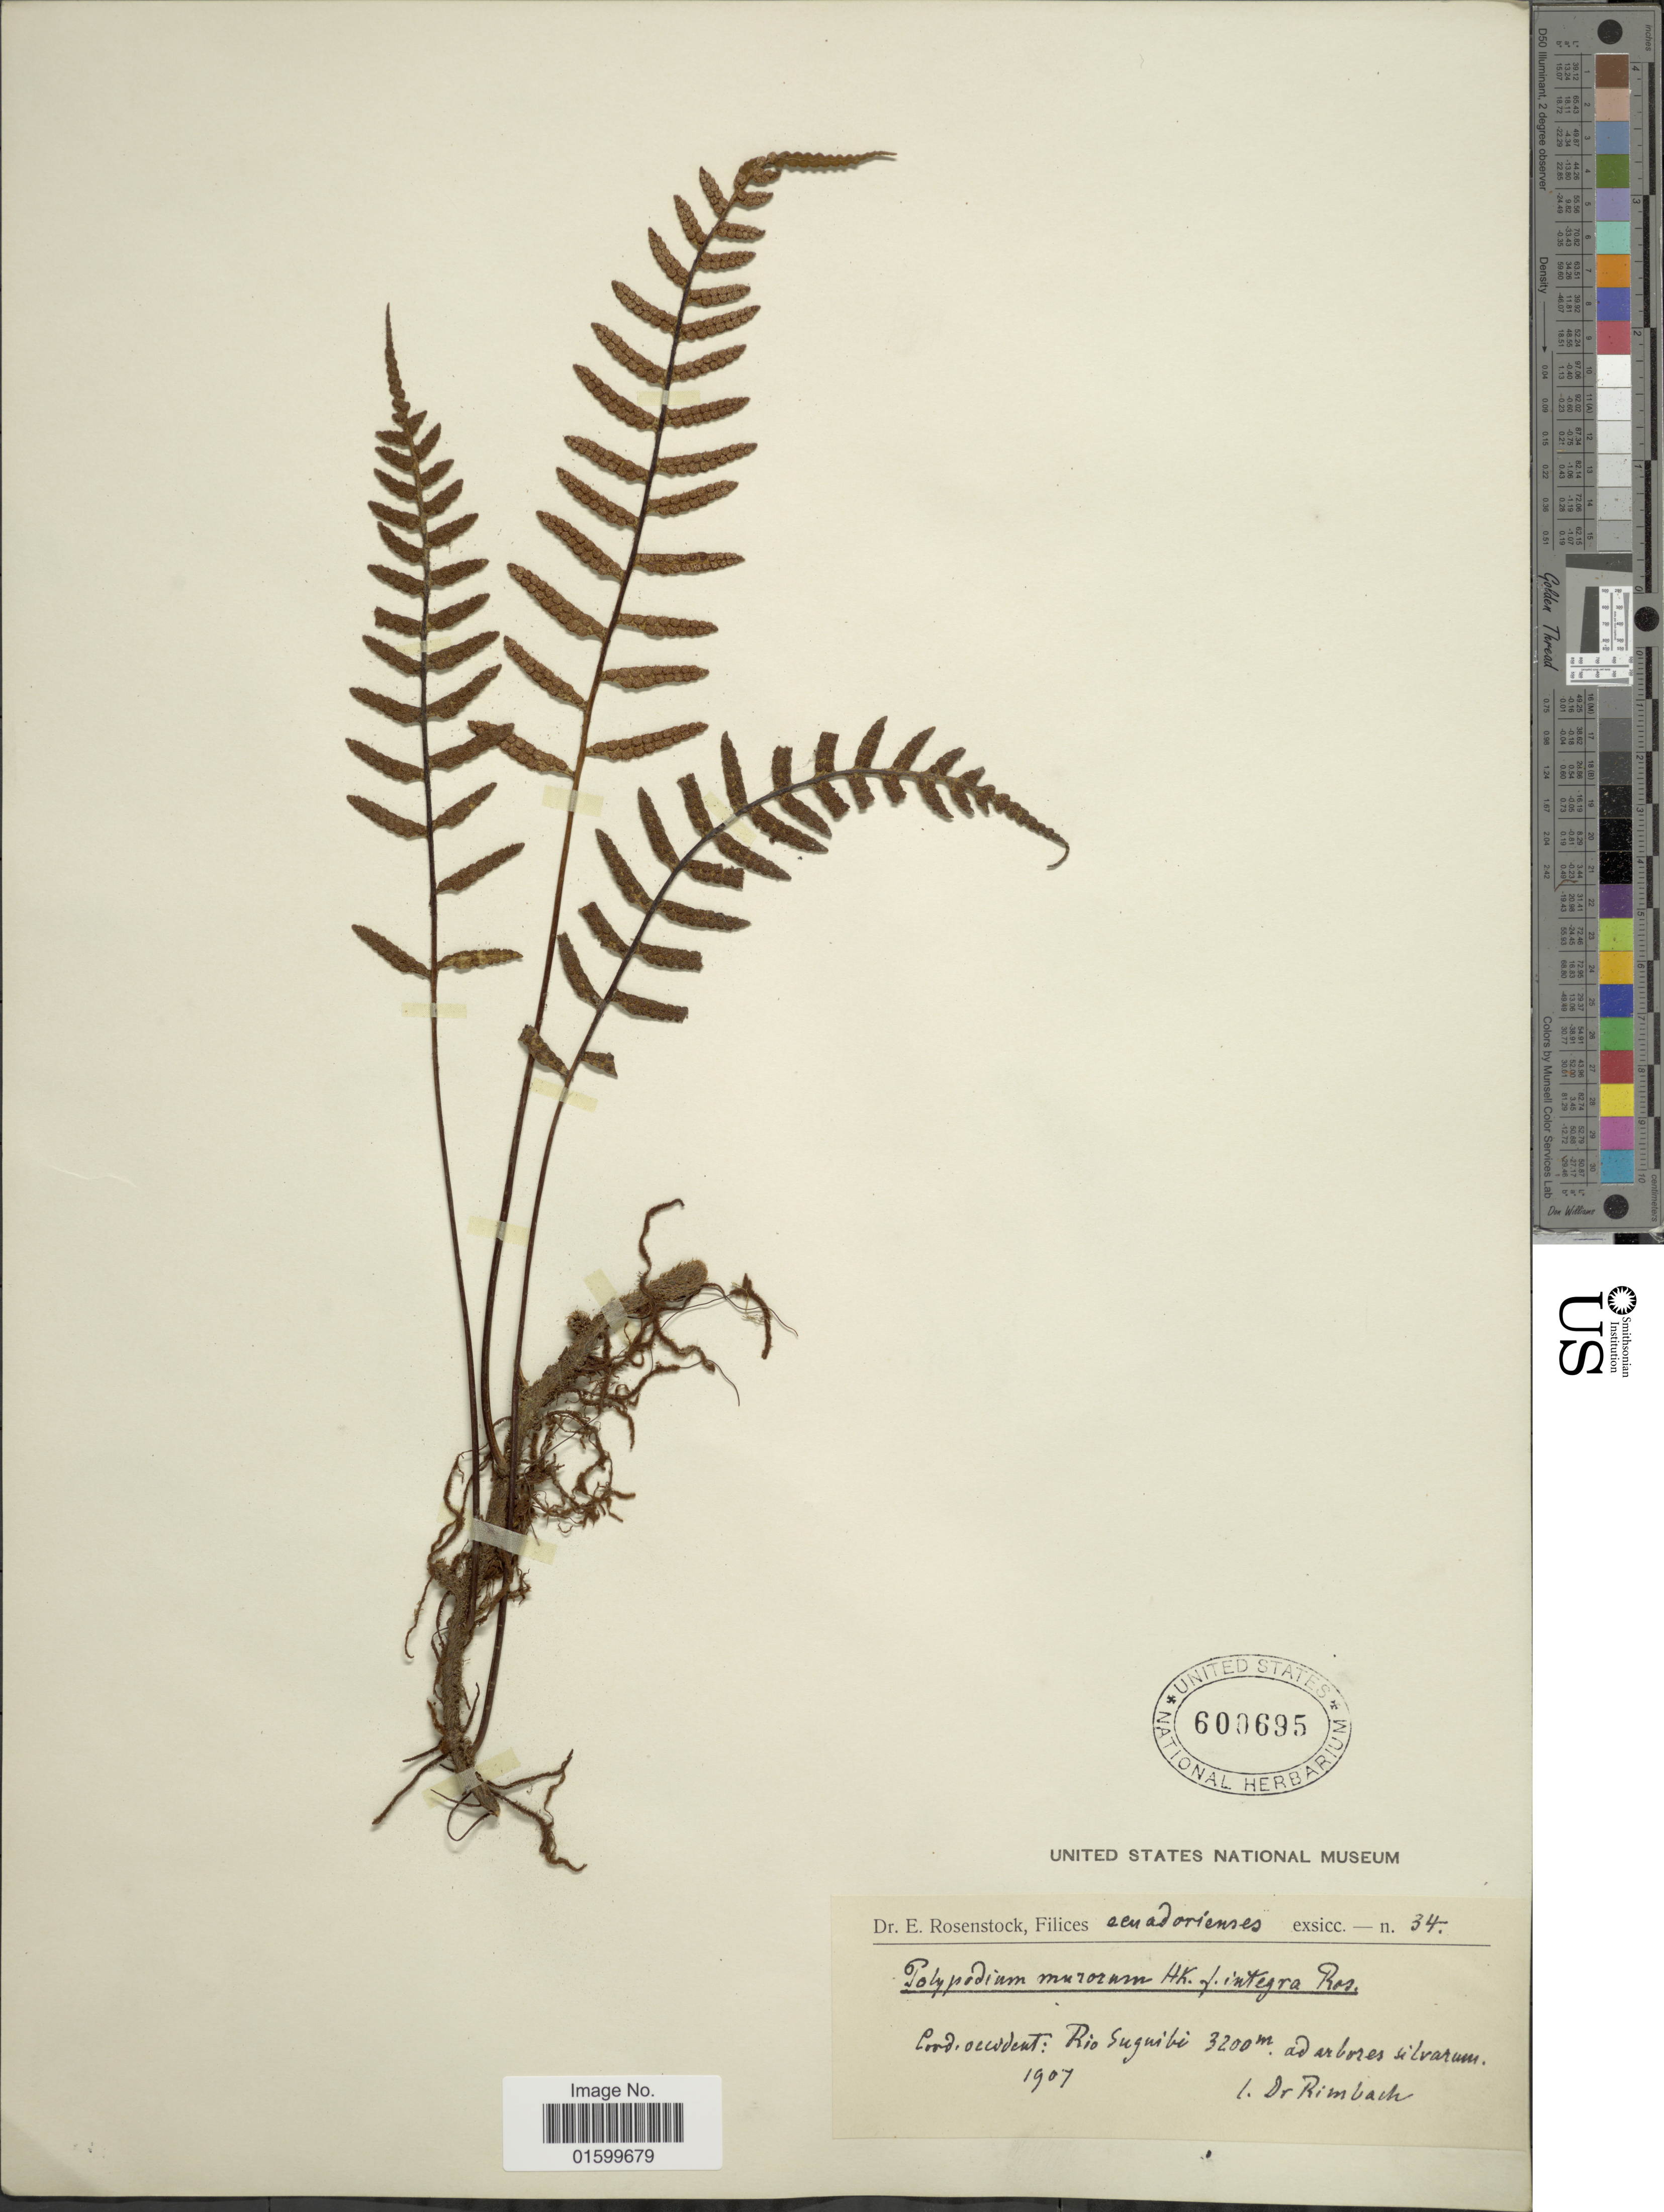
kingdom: Plantae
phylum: Tracheophyta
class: Polypodiopsida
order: Polypodiales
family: Polypodiaceae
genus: Pleopeltis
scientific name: Pleopeltis murorum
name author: (Hook.) A.R. Sm. & Tejero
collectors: Rimbach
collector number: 34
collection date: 1907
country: Ecuador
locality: Ecuadorienses, Cord. occident.: Rio Suguibi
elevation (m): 3200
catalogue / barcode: US 600695